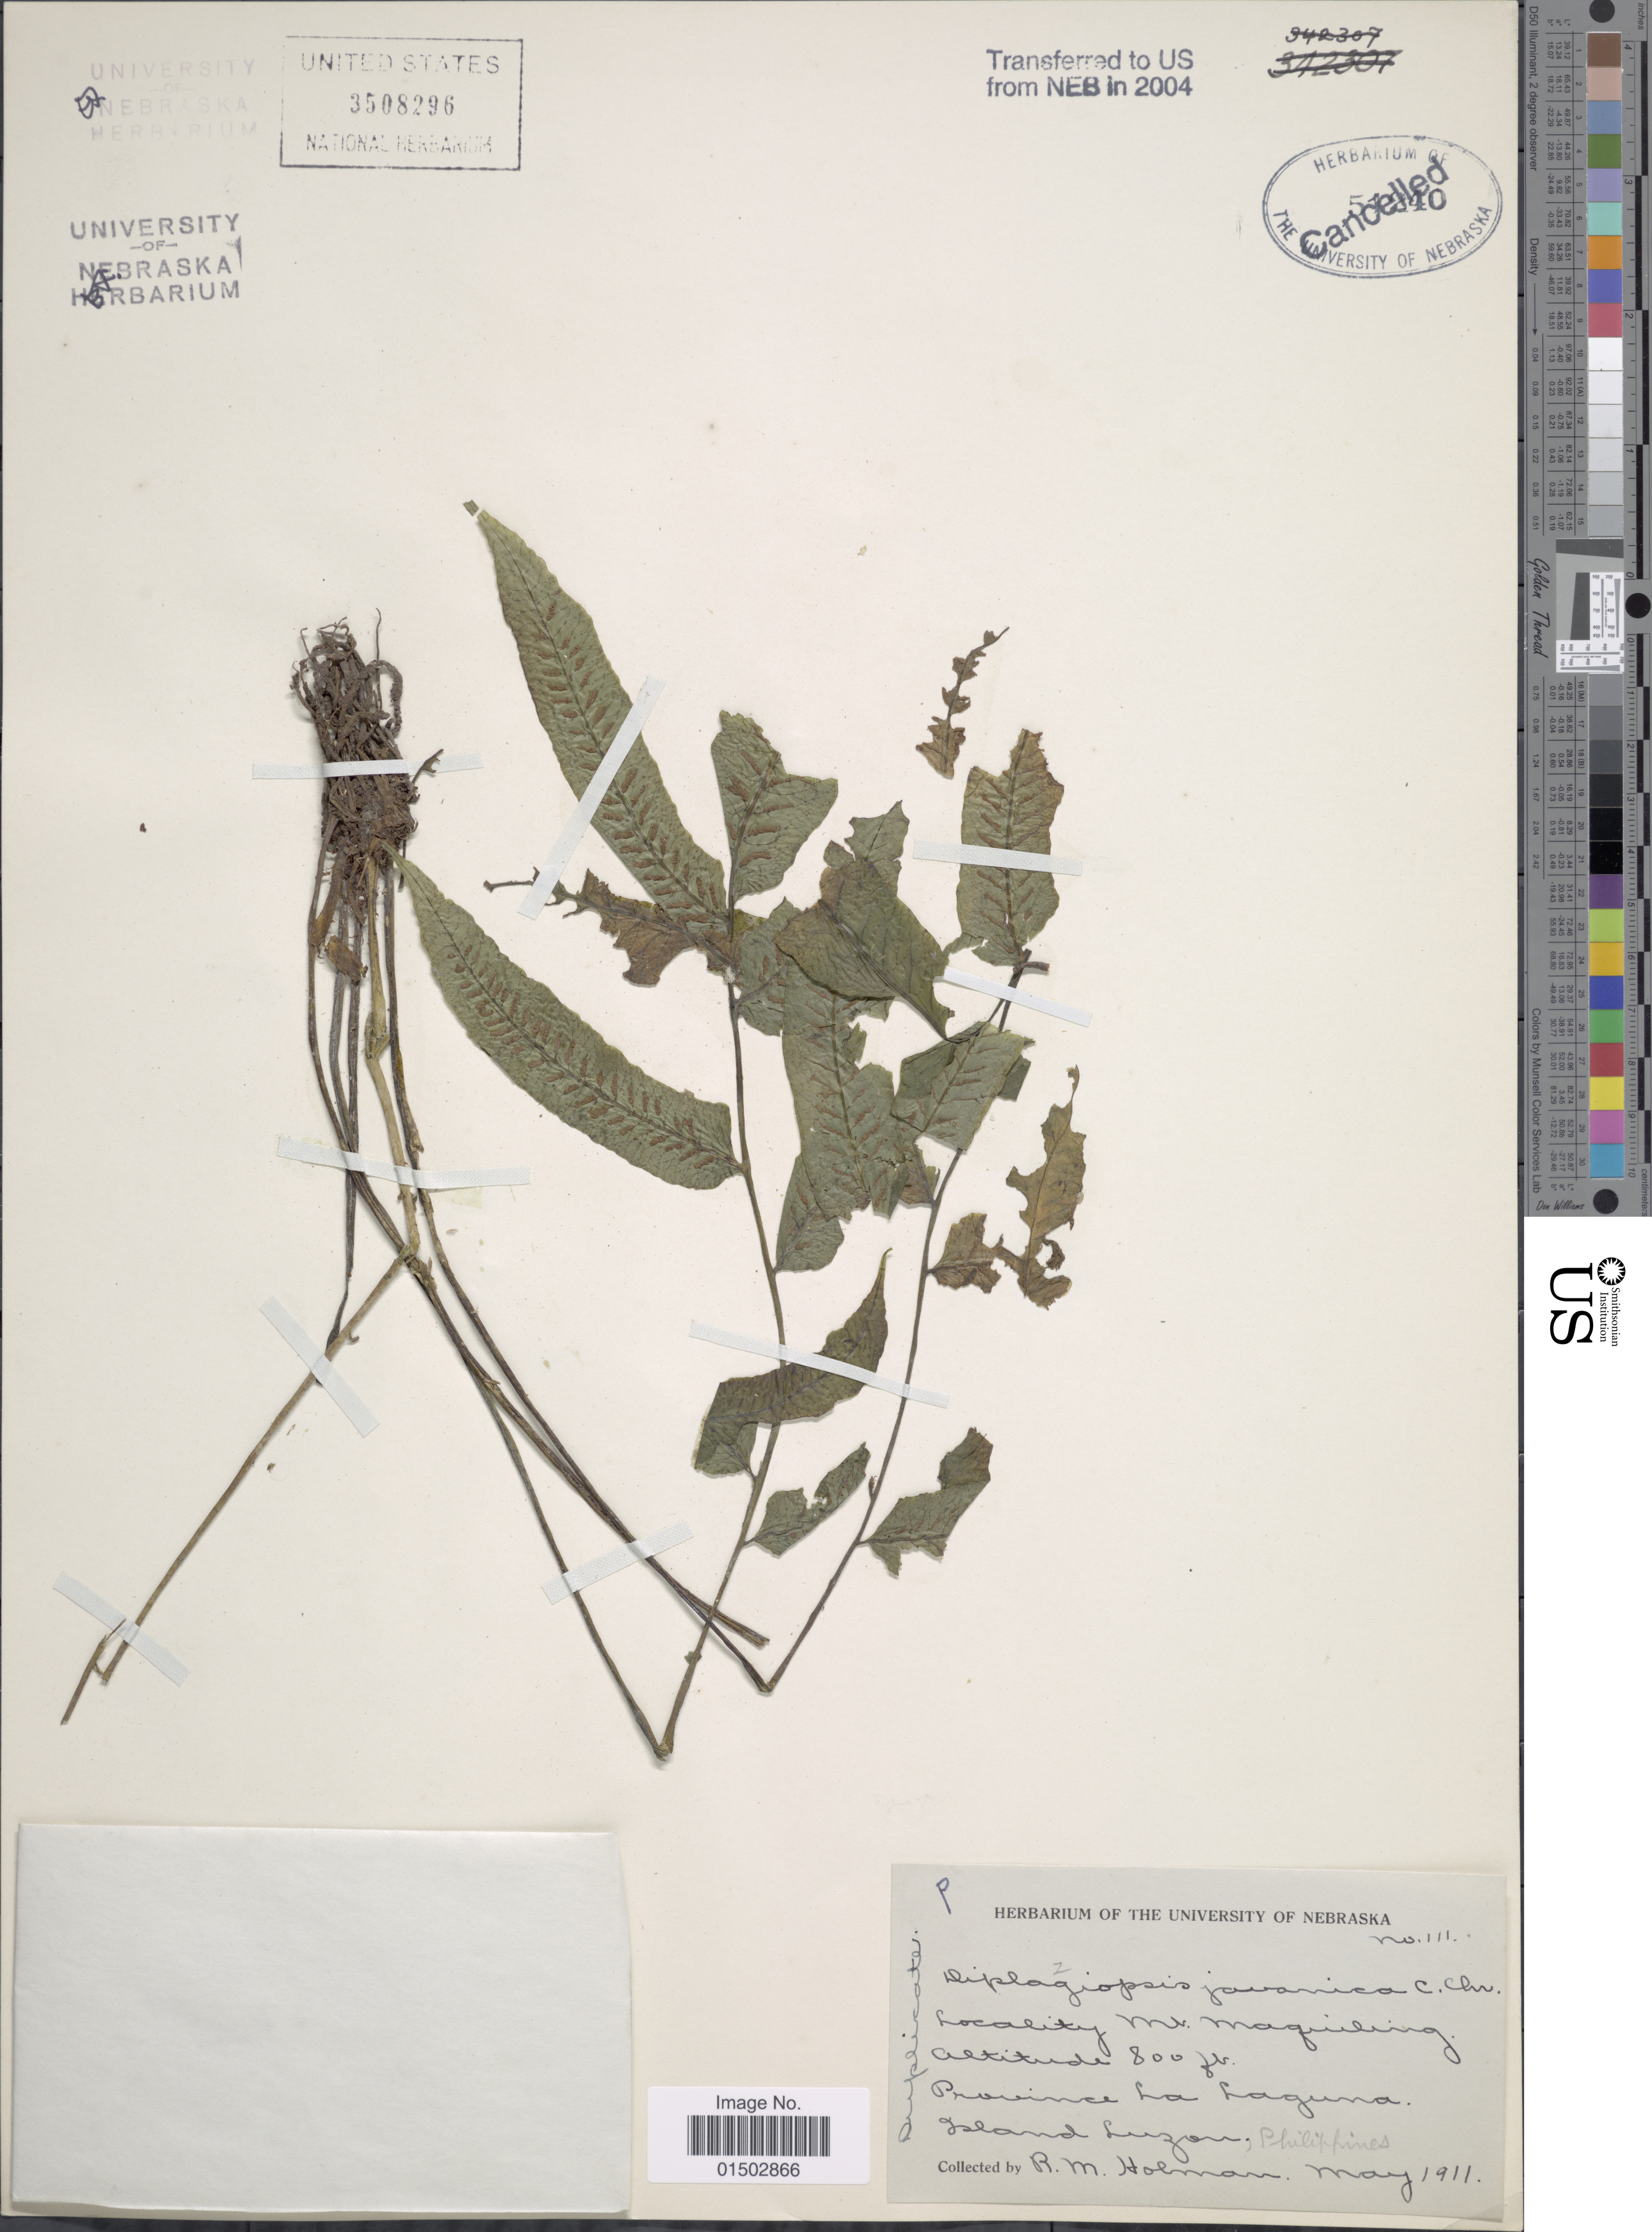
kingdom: Plantae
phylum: Tracheophyta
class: Polypodiopsida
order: Polypodiales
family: Diplaziopsidaceae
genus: Diplaziopsis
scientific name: Diplaziopsis javanica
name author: (Blume) C. Chr.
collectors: R. Holman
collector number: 111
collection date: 1911-05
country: Philippines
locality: Mt. Maquiling. Province La Laguna, Island Luzon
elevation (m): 244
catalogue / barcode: US 3508296